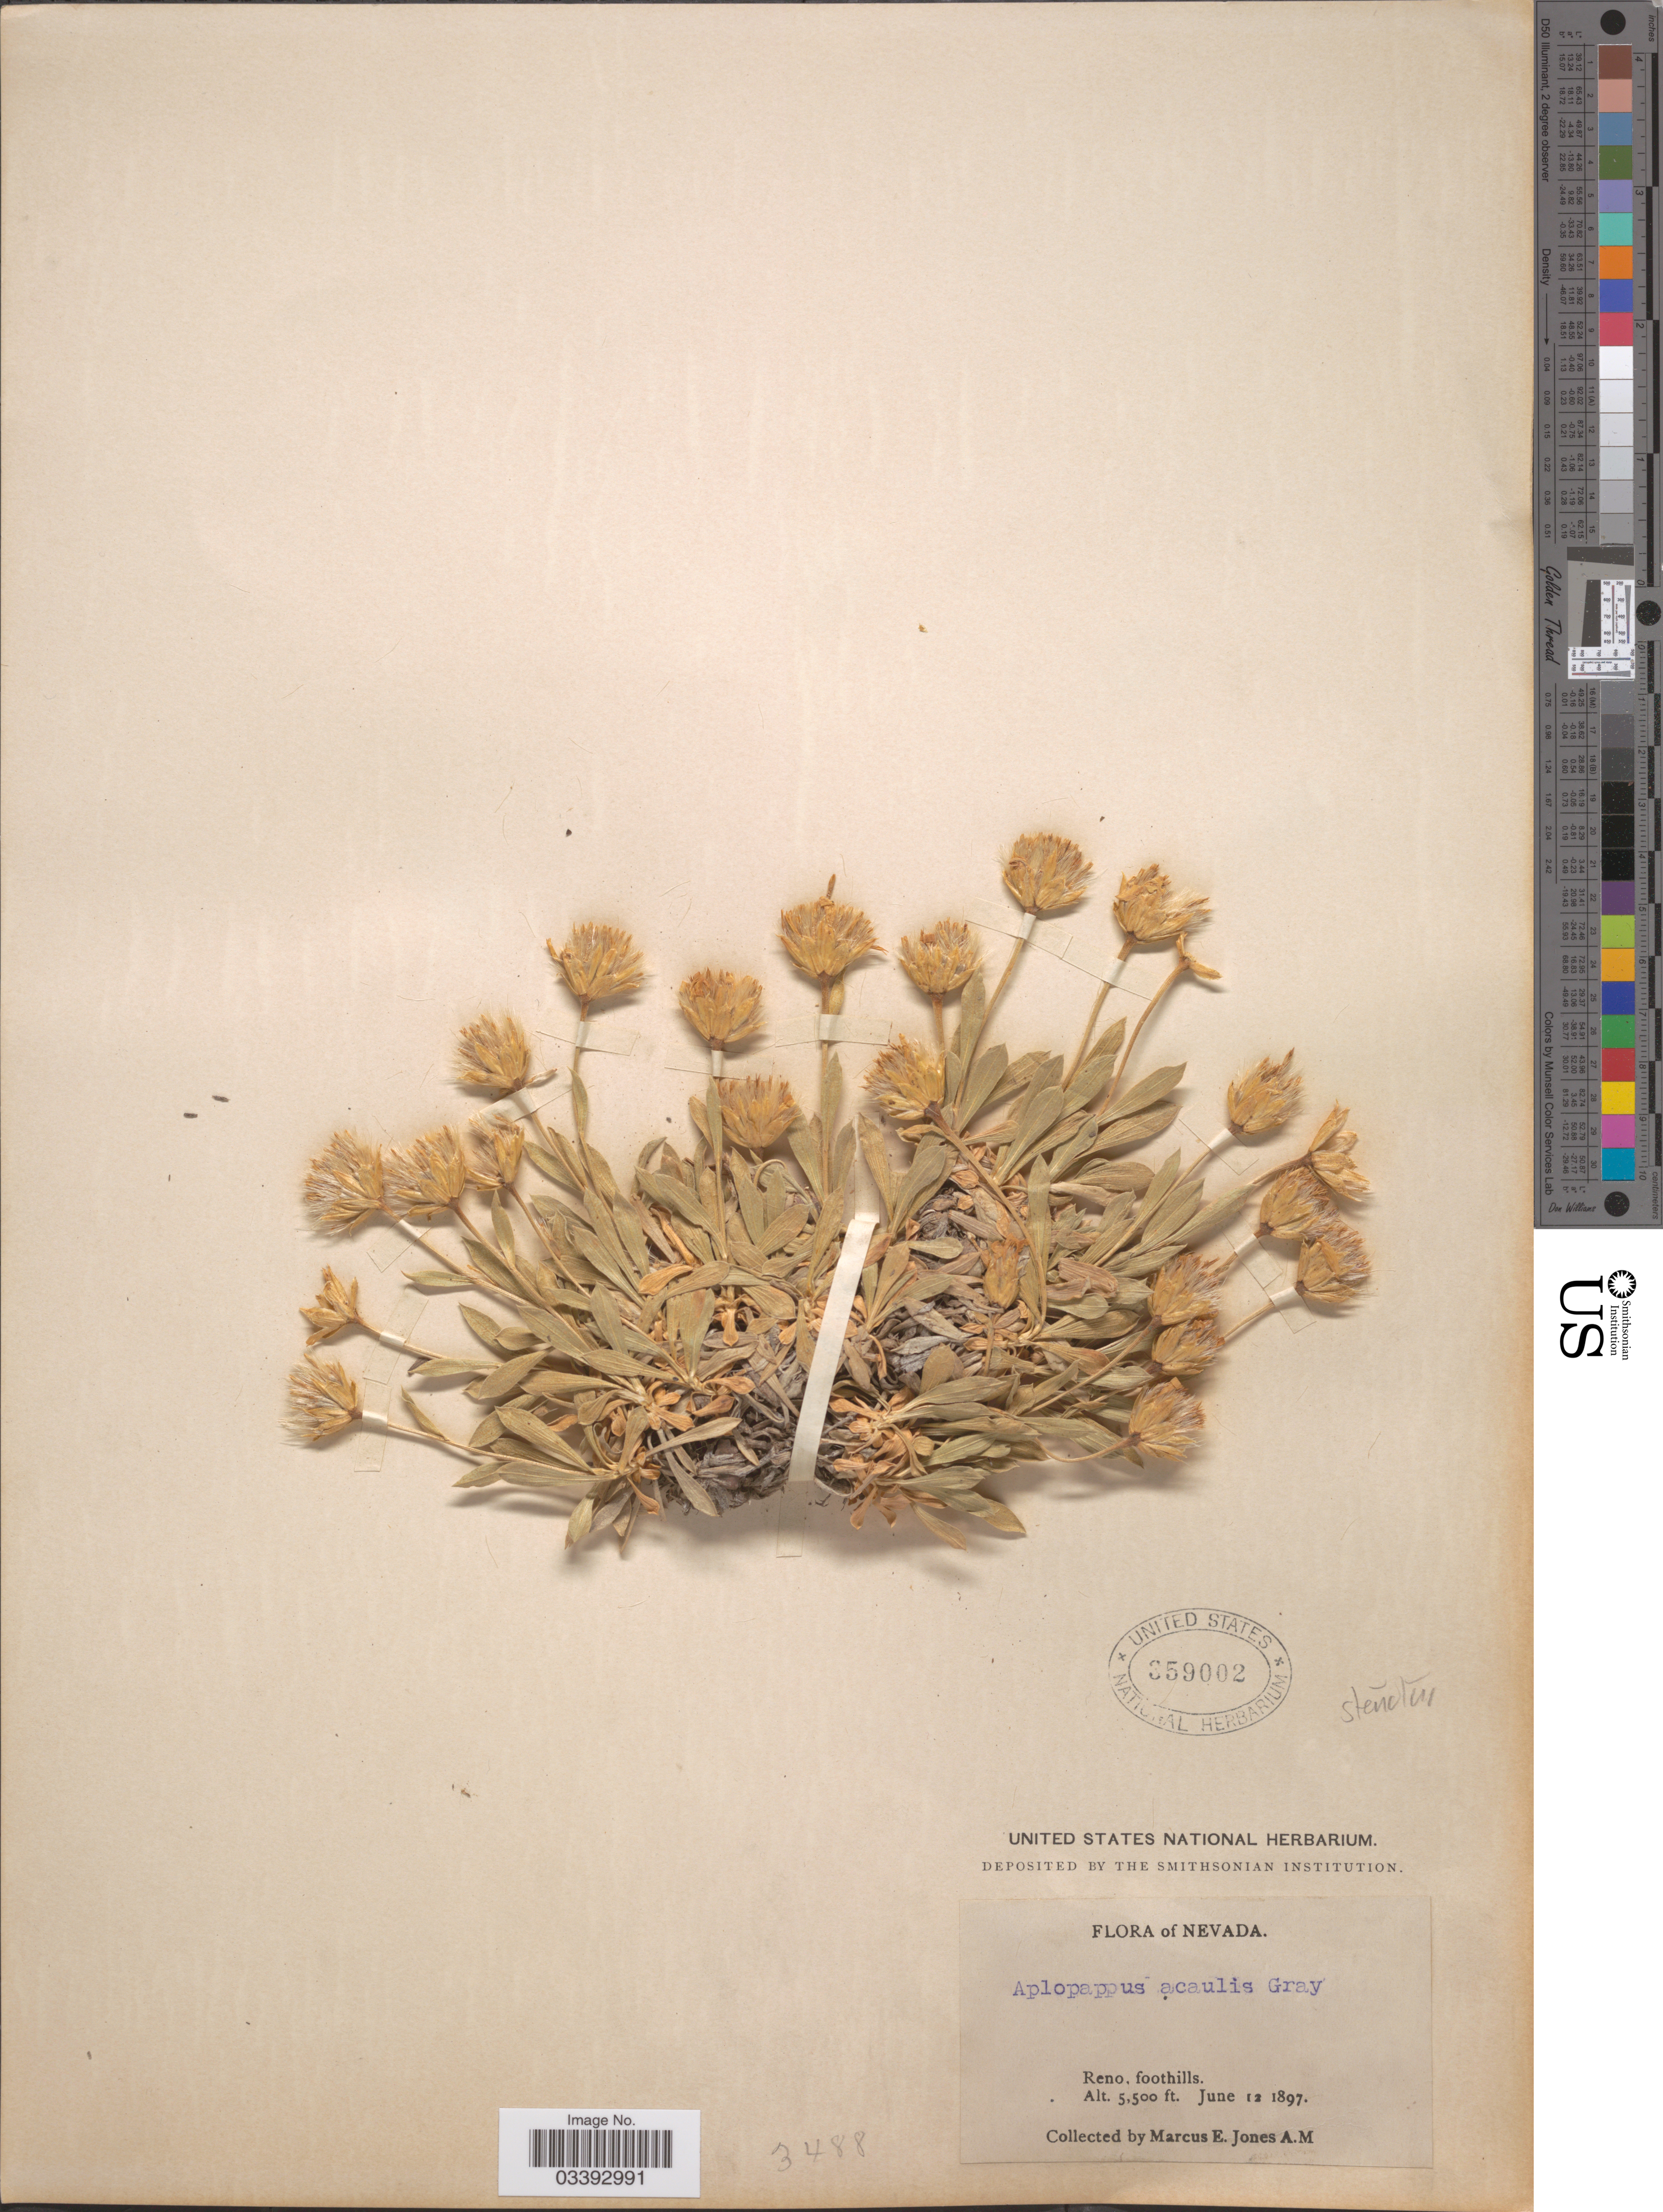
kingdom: Plantae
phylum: Tracheophyta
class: Magnoliopsida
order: Asterales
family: Asteraceae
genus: Stenotus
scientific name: Stenotus acaulis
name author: (Nutt.) Nutt.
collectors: M. E. Jones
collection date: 1897-06-12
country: United States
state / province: Nevada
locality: Reno, foothills.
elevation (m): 1676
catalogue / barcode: US 359002